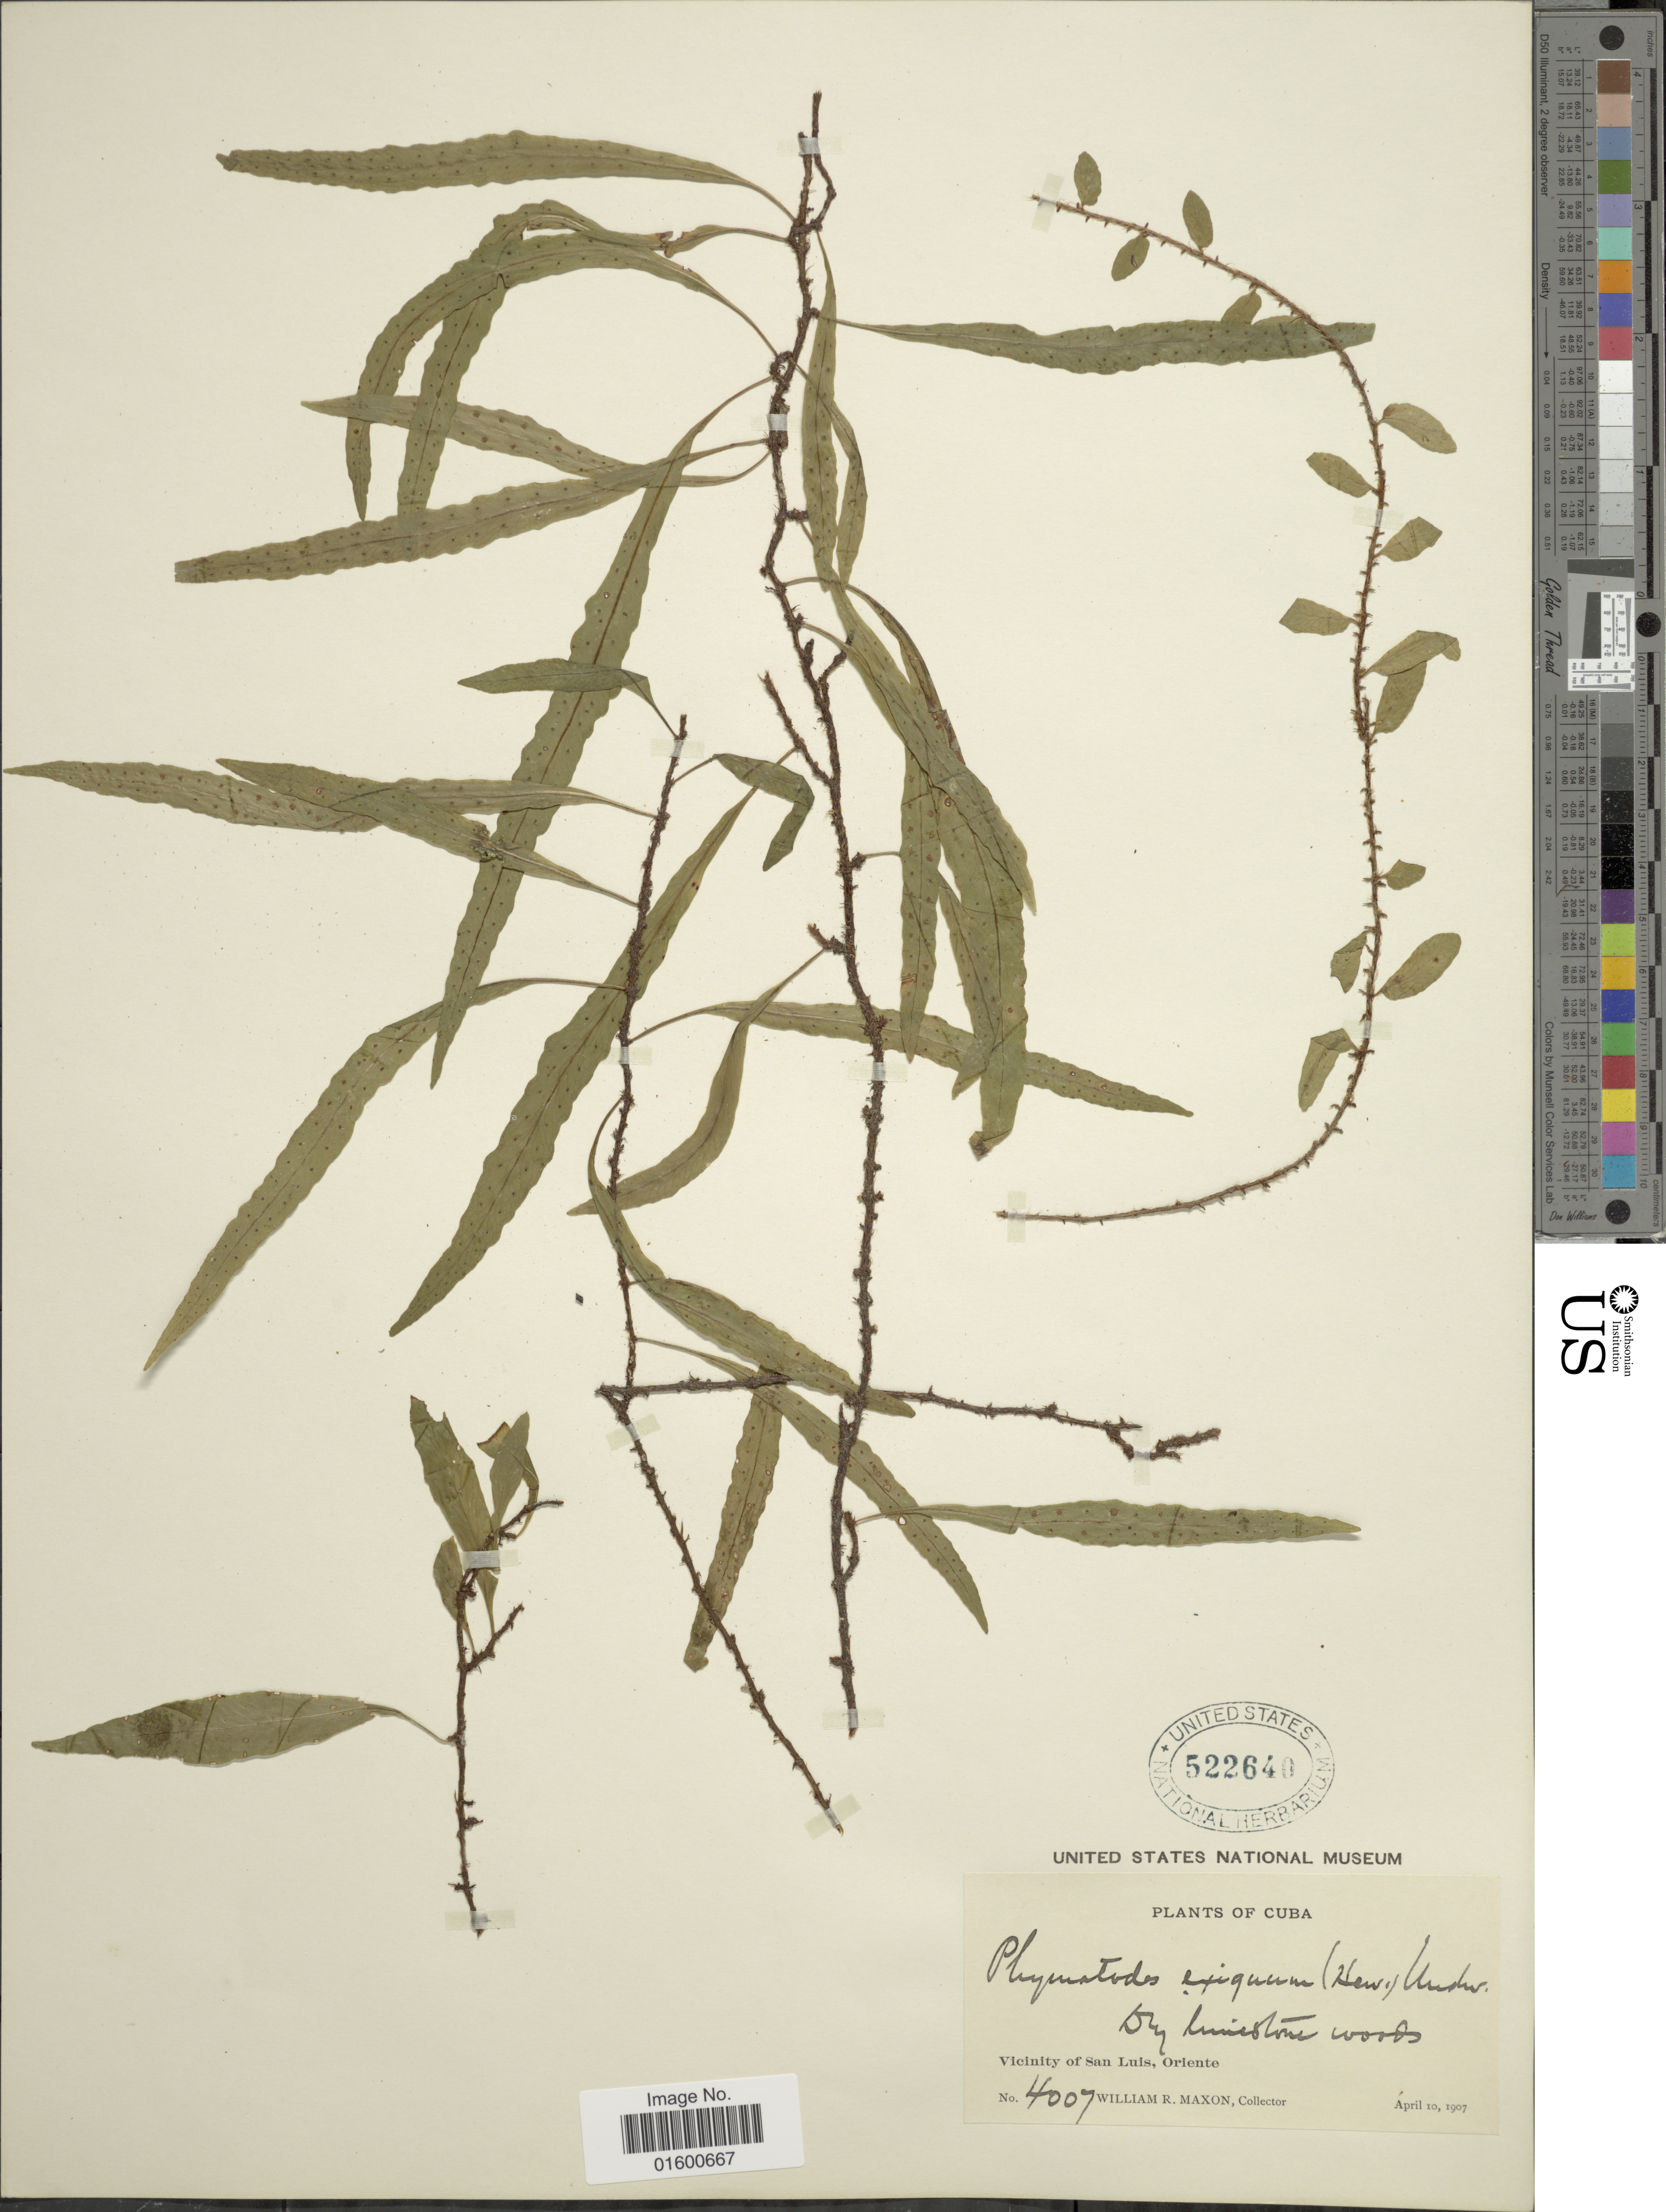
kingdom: Plantae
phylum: Tracheophyta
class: Polypodiopsida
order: Polypodiales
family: Polypodiaceae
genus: Microgramma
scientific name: Microgramma heterophylla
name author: (L.) Wherry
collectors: W. R. Maxon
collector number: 4007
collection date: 1907-04-10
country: Cuba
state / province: Oriente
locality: Vicinity of San Luis, Oriente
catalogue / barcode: US 522640